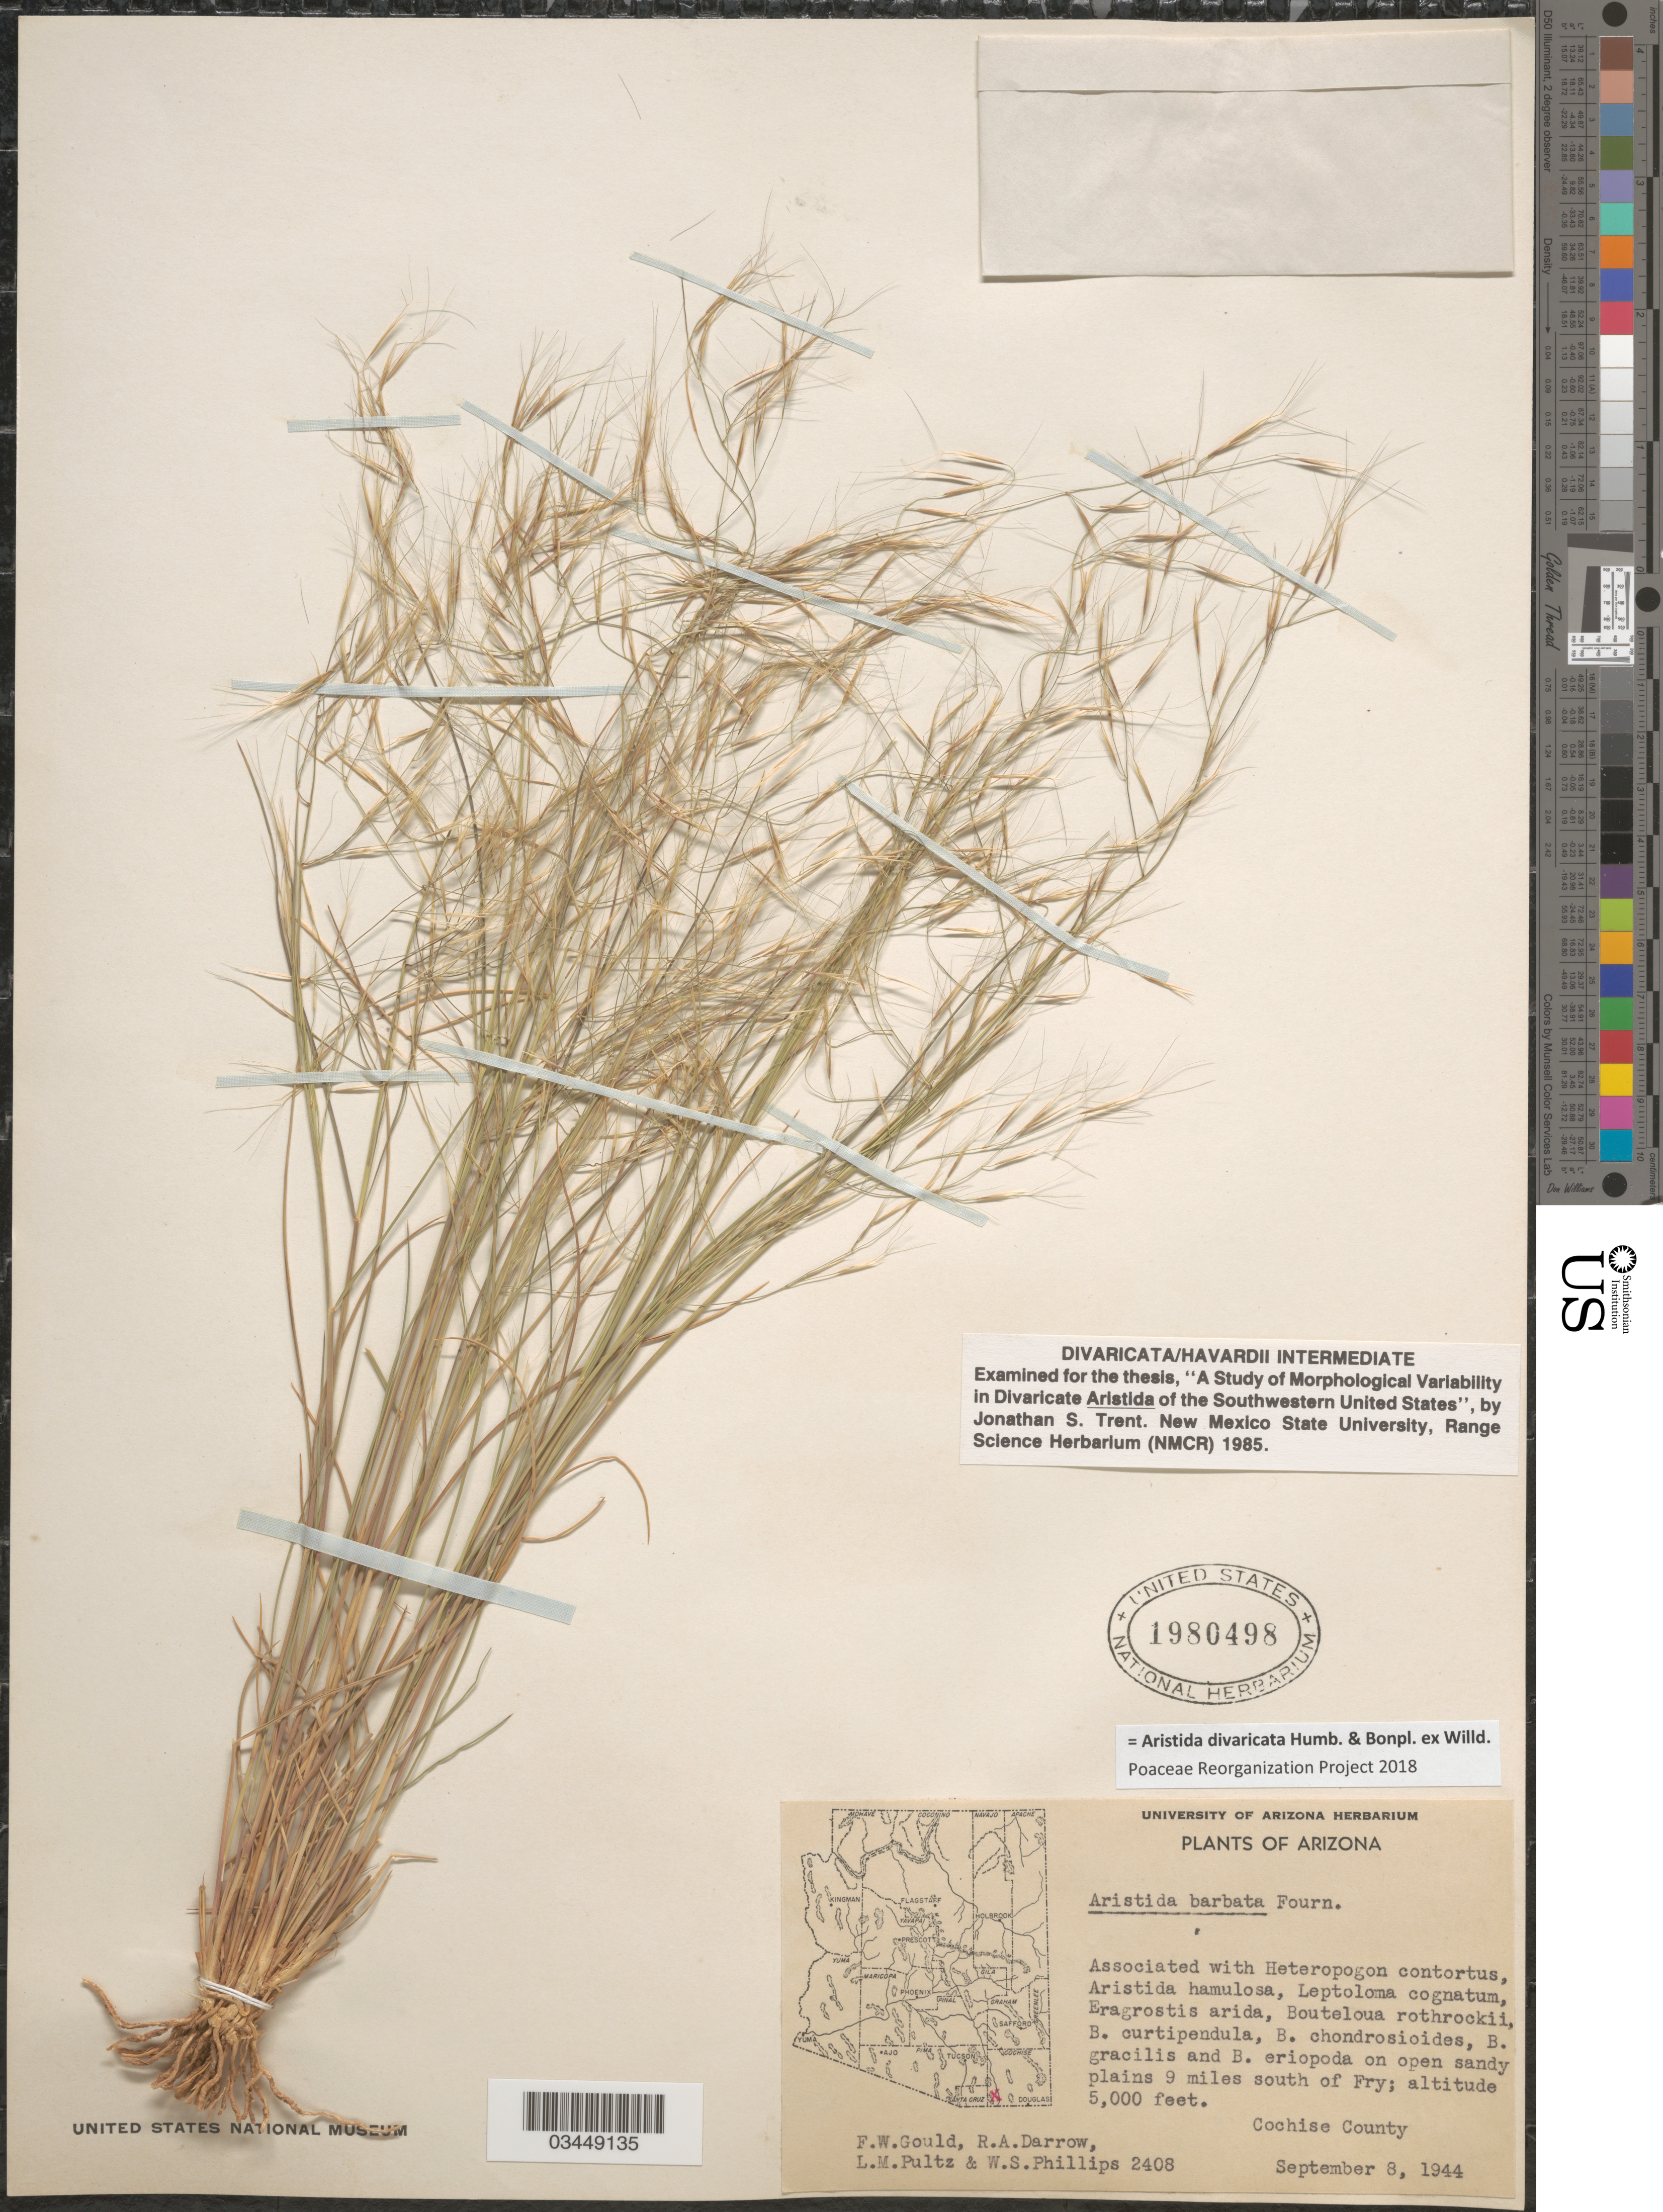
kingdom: Plantae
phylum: Tracheophyta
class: Liliopsida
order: Poales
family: Poaceae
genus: Aristida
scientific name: Aristida divaricata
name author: Humb. & Bonpl. ex Willd.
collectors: F. W. Gould, R. A. Darrow, L. Pultz & W. S. Phillips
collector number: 2408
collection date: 1944-09-08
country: United States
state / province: Arizona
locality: On open sandy plains 9 miles south of Fry. Cochise County.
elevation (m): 1524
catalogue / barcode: US 1980498